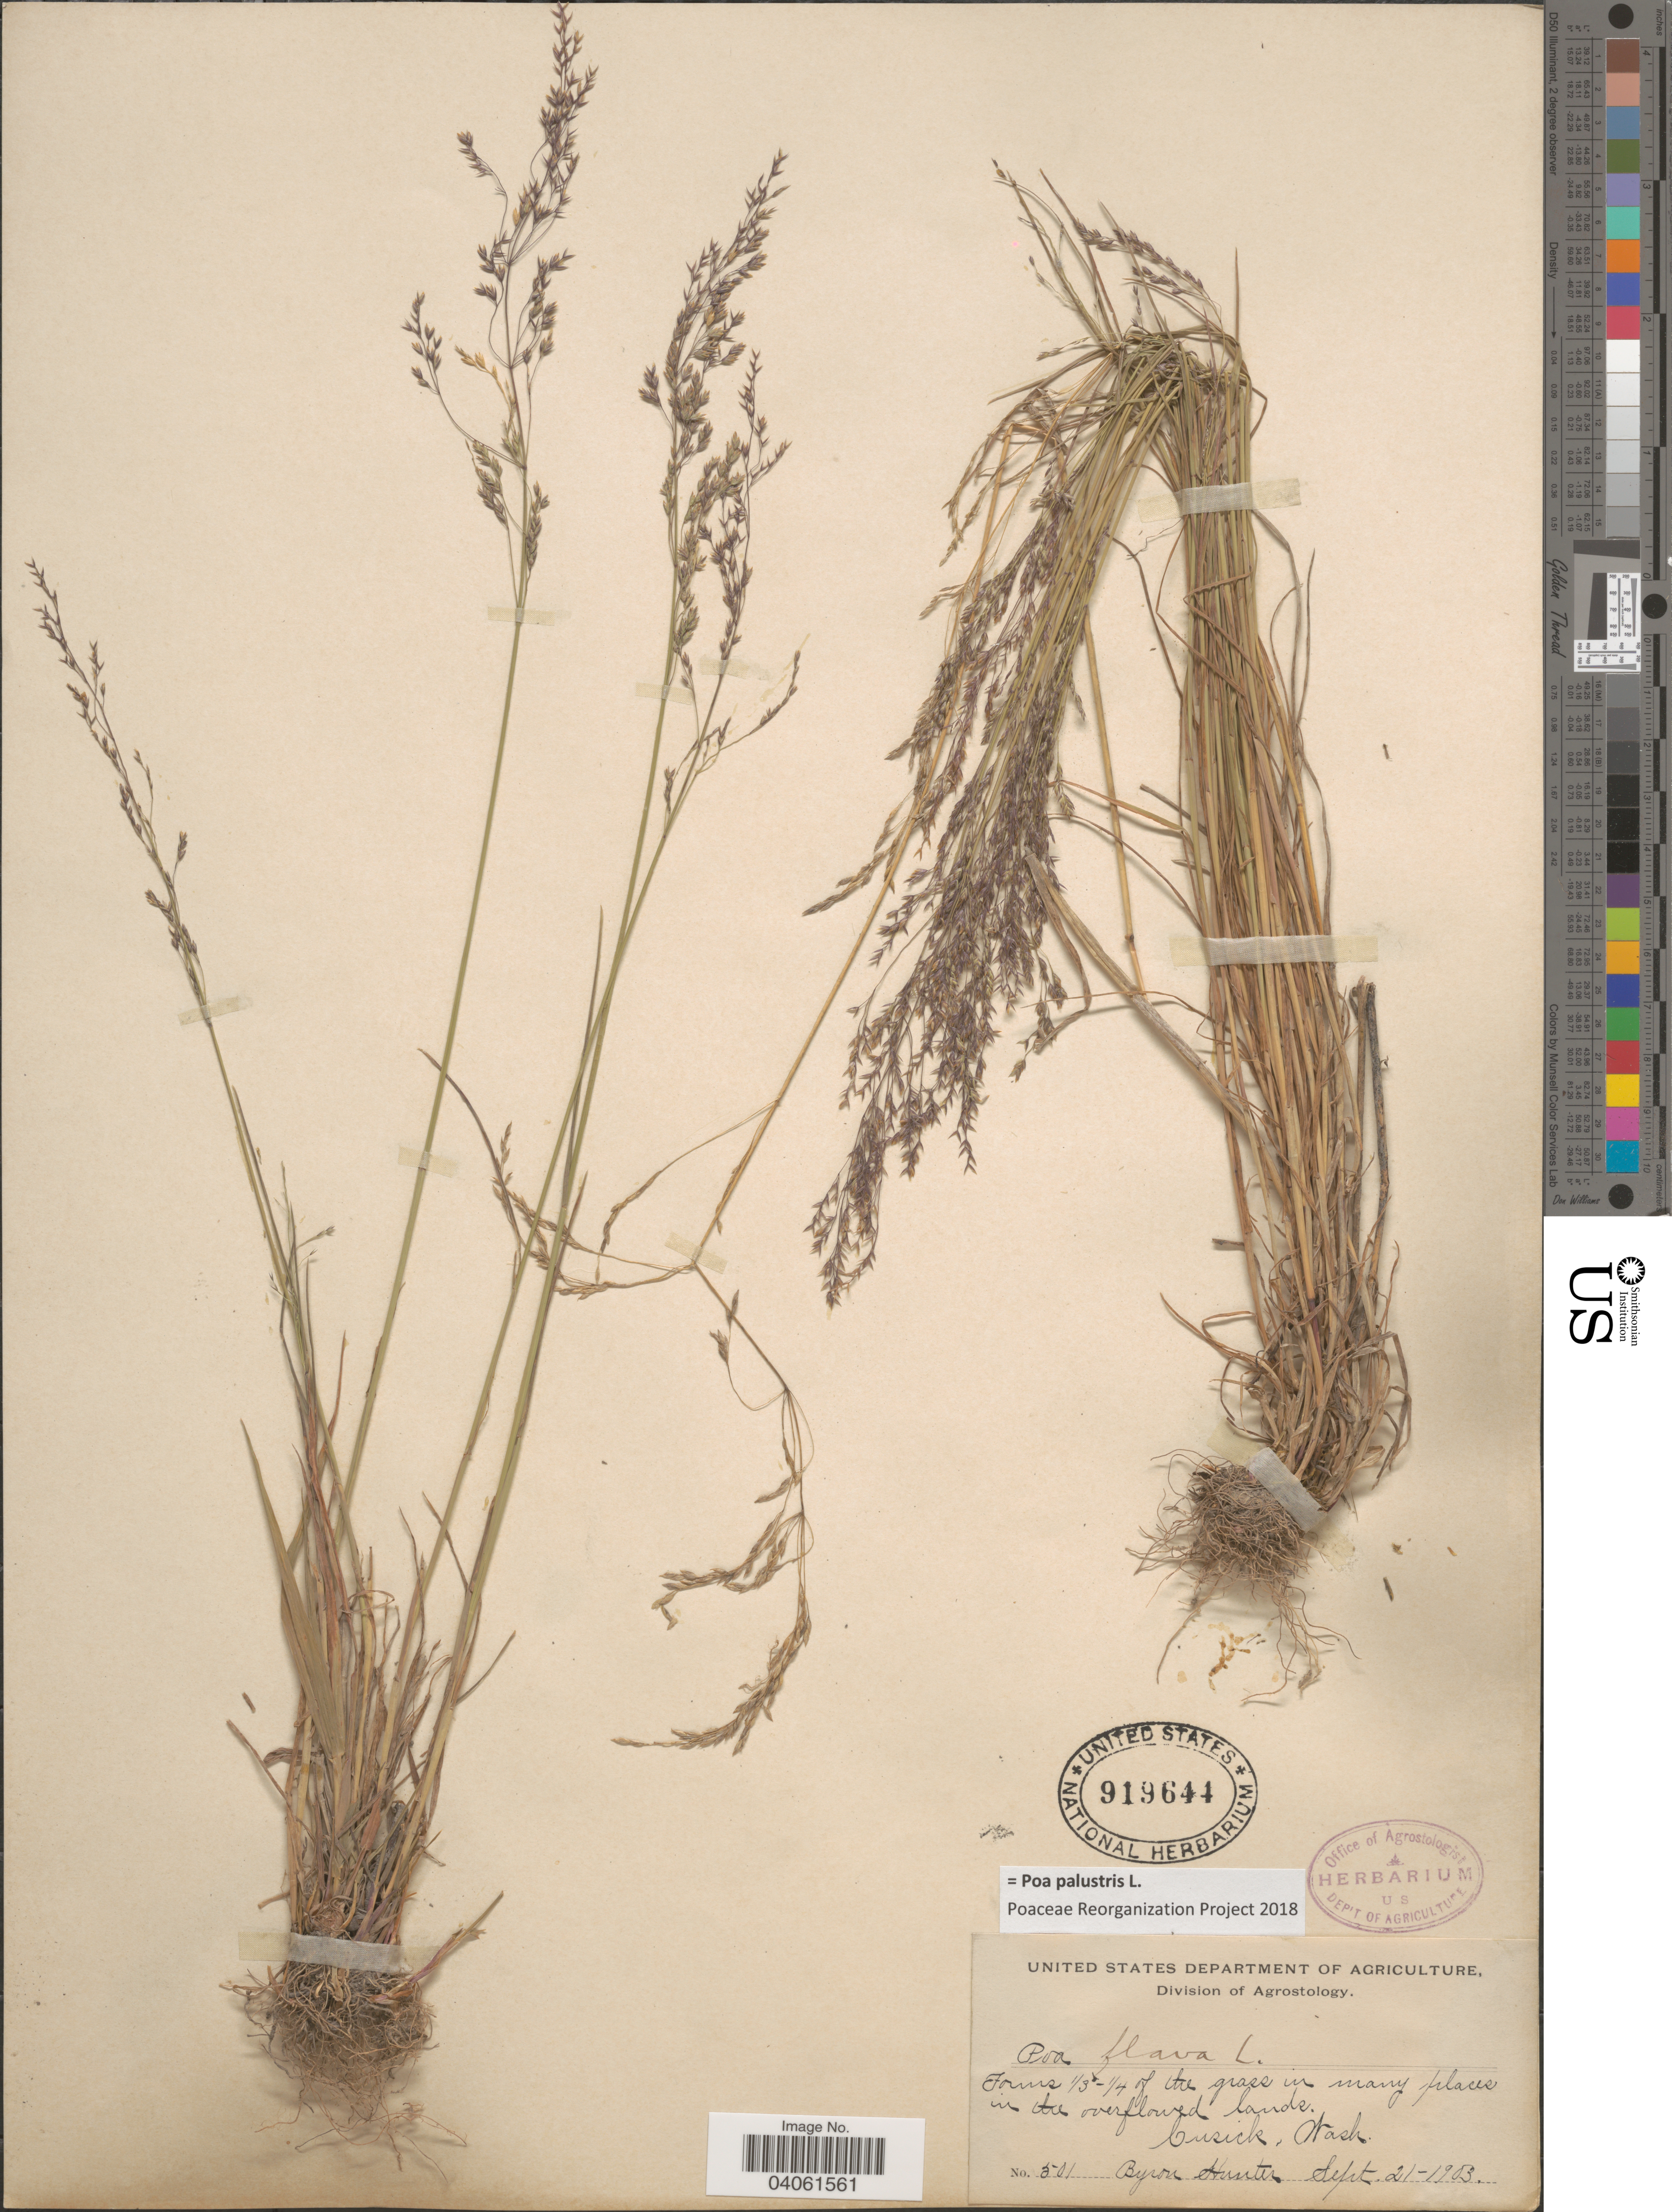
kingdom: Plantae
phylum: Tracheophyta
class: Liliopsida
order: Poales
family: Poaceae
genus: Poa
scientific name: Poa palustris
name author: L.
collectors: B. Hunter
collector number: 501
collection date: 1903-09-21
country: United States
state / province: Washington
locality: Cusick.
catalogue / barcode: US 919644